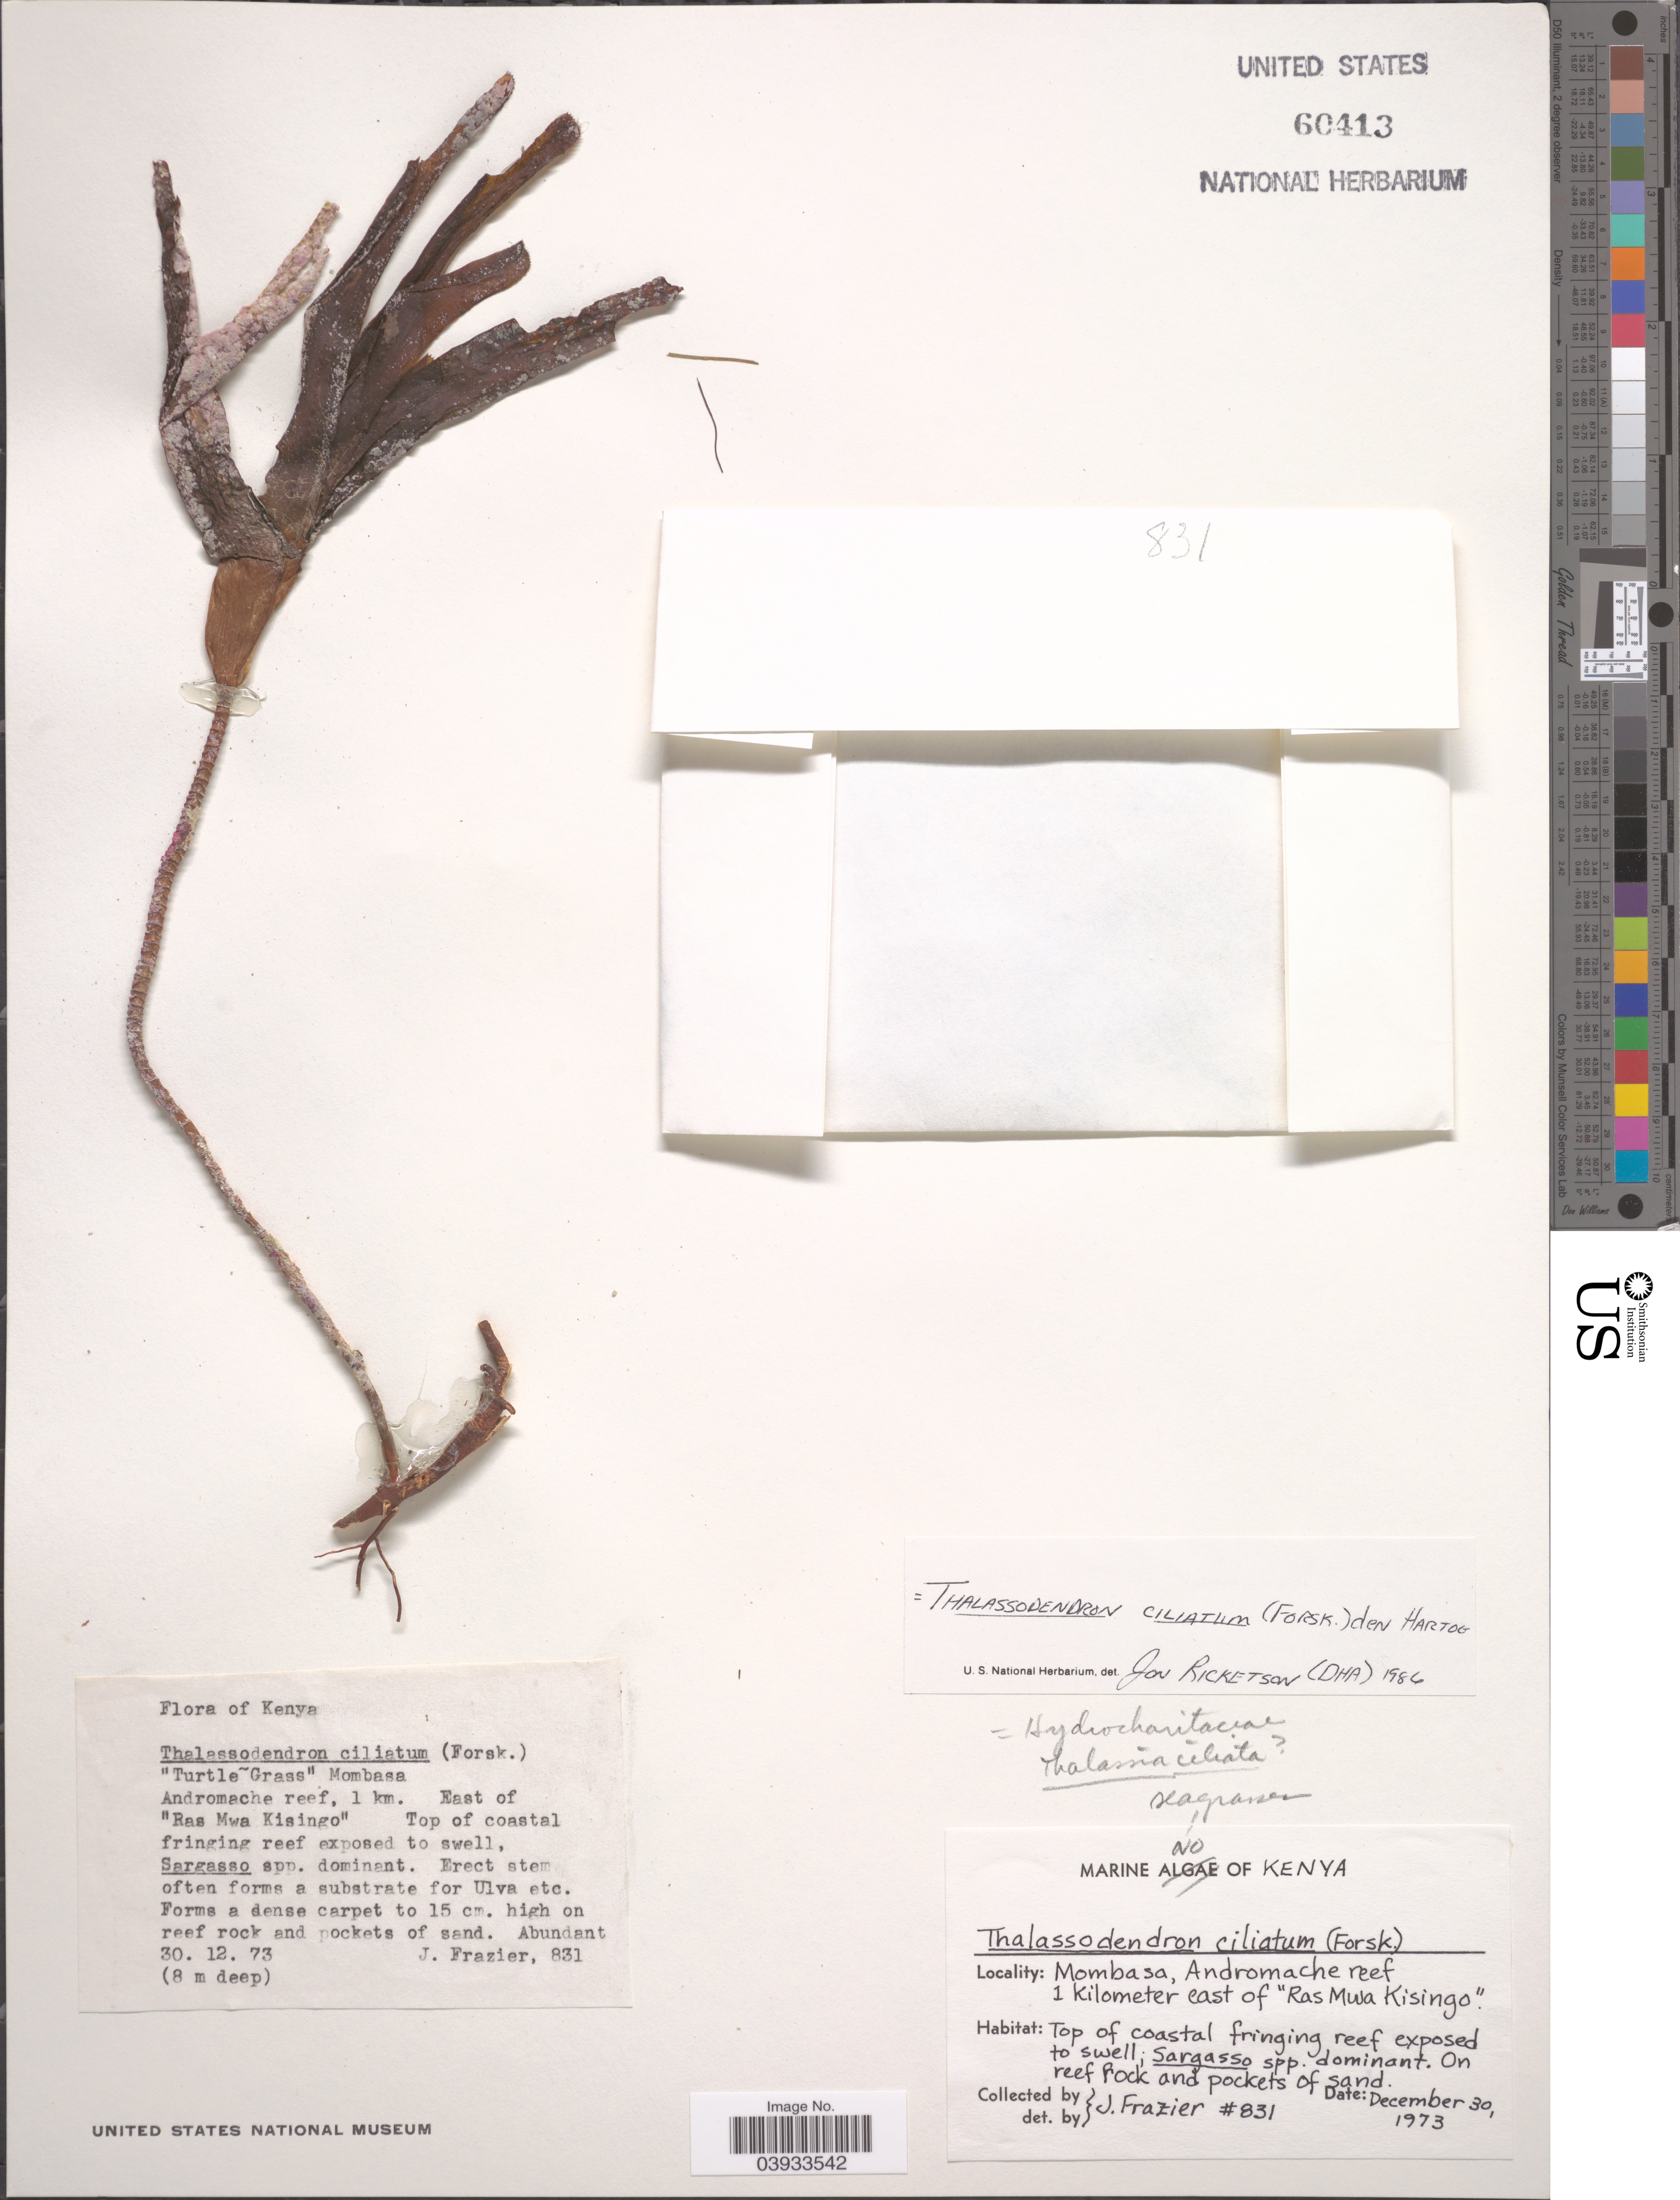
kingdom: Plantae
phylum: Tracheophyta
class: Liliopsida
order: Alismatales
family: Cymodoceaceae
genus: Thalassodendron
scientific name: Thalassodendron ciliatum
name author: (Forssk.) Hartog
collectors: J. Frazier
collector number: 831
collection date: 1973-12-30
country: Kenya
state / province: Mombasa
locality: Andromache Reef, 1 kilometer east of "Ras Mwa Kisingo".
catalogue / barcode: US 60413